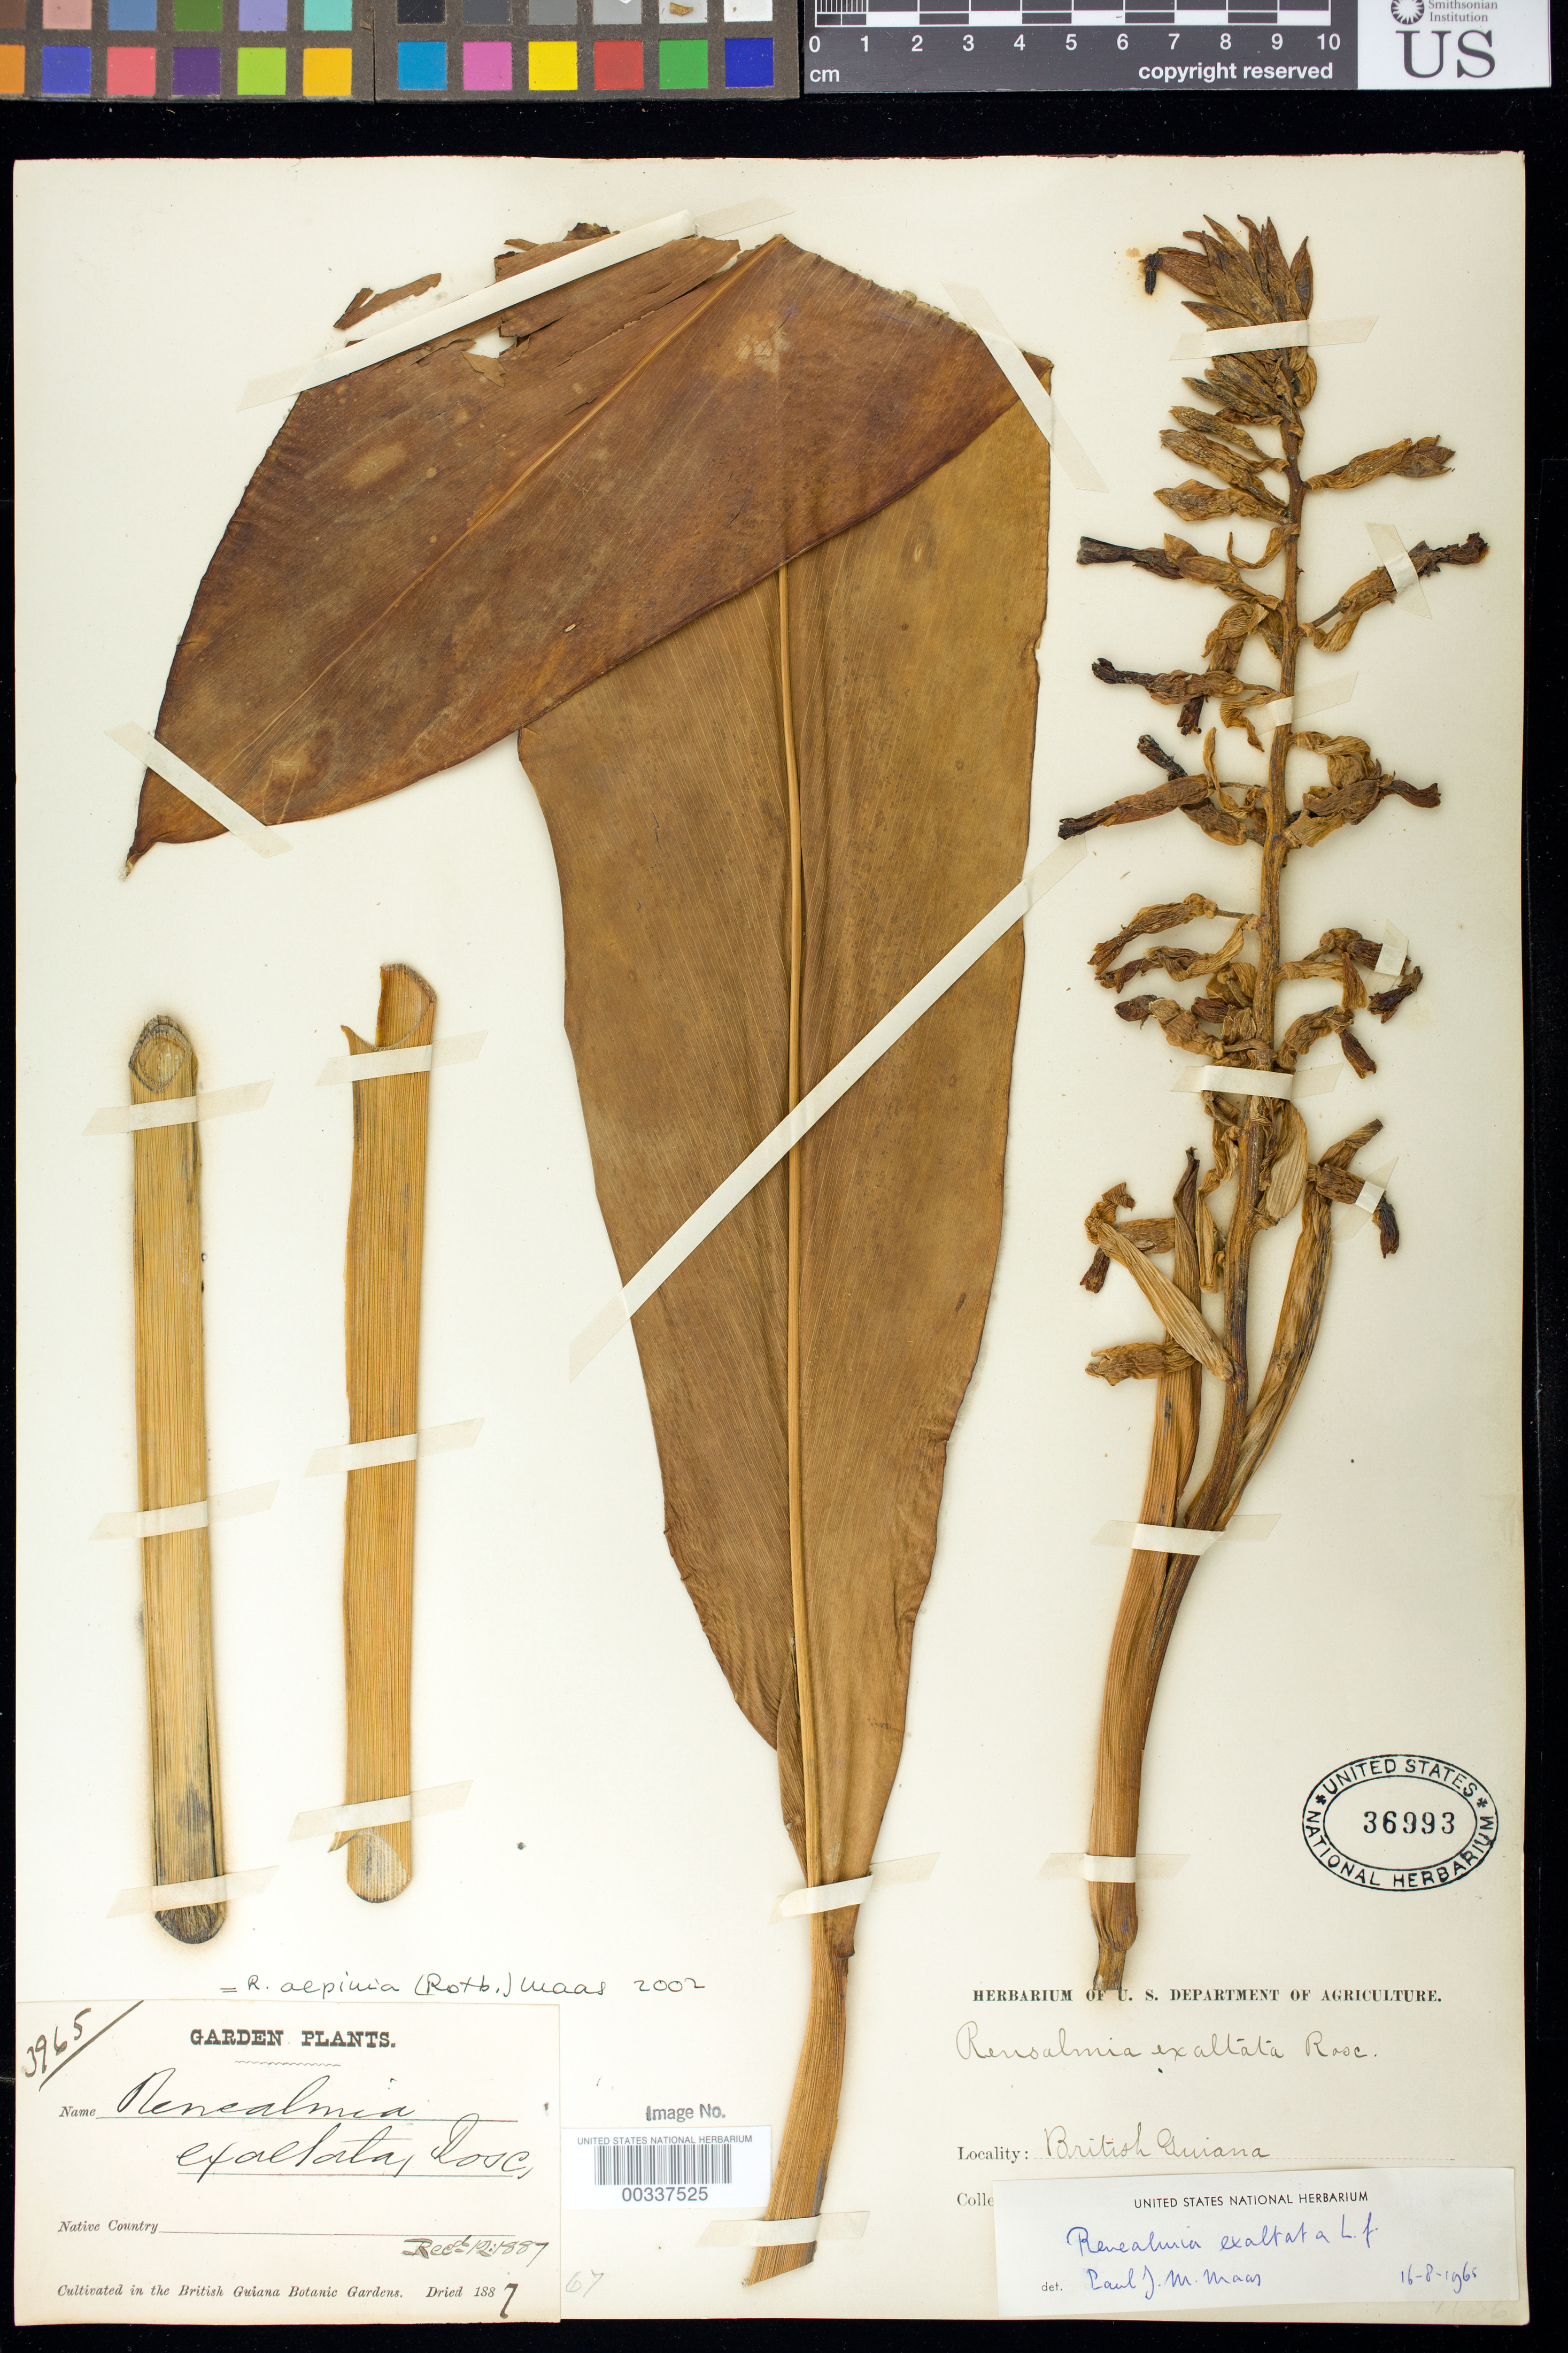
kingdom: Plantae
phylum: Tracheophyta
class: Liliopsida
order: Zingiberales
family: Zingiberaceae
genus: Renealmia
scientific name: Renealmia alpinia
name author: (Rottb.) Maas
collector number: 3965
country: Guyana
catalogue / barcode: US 36993